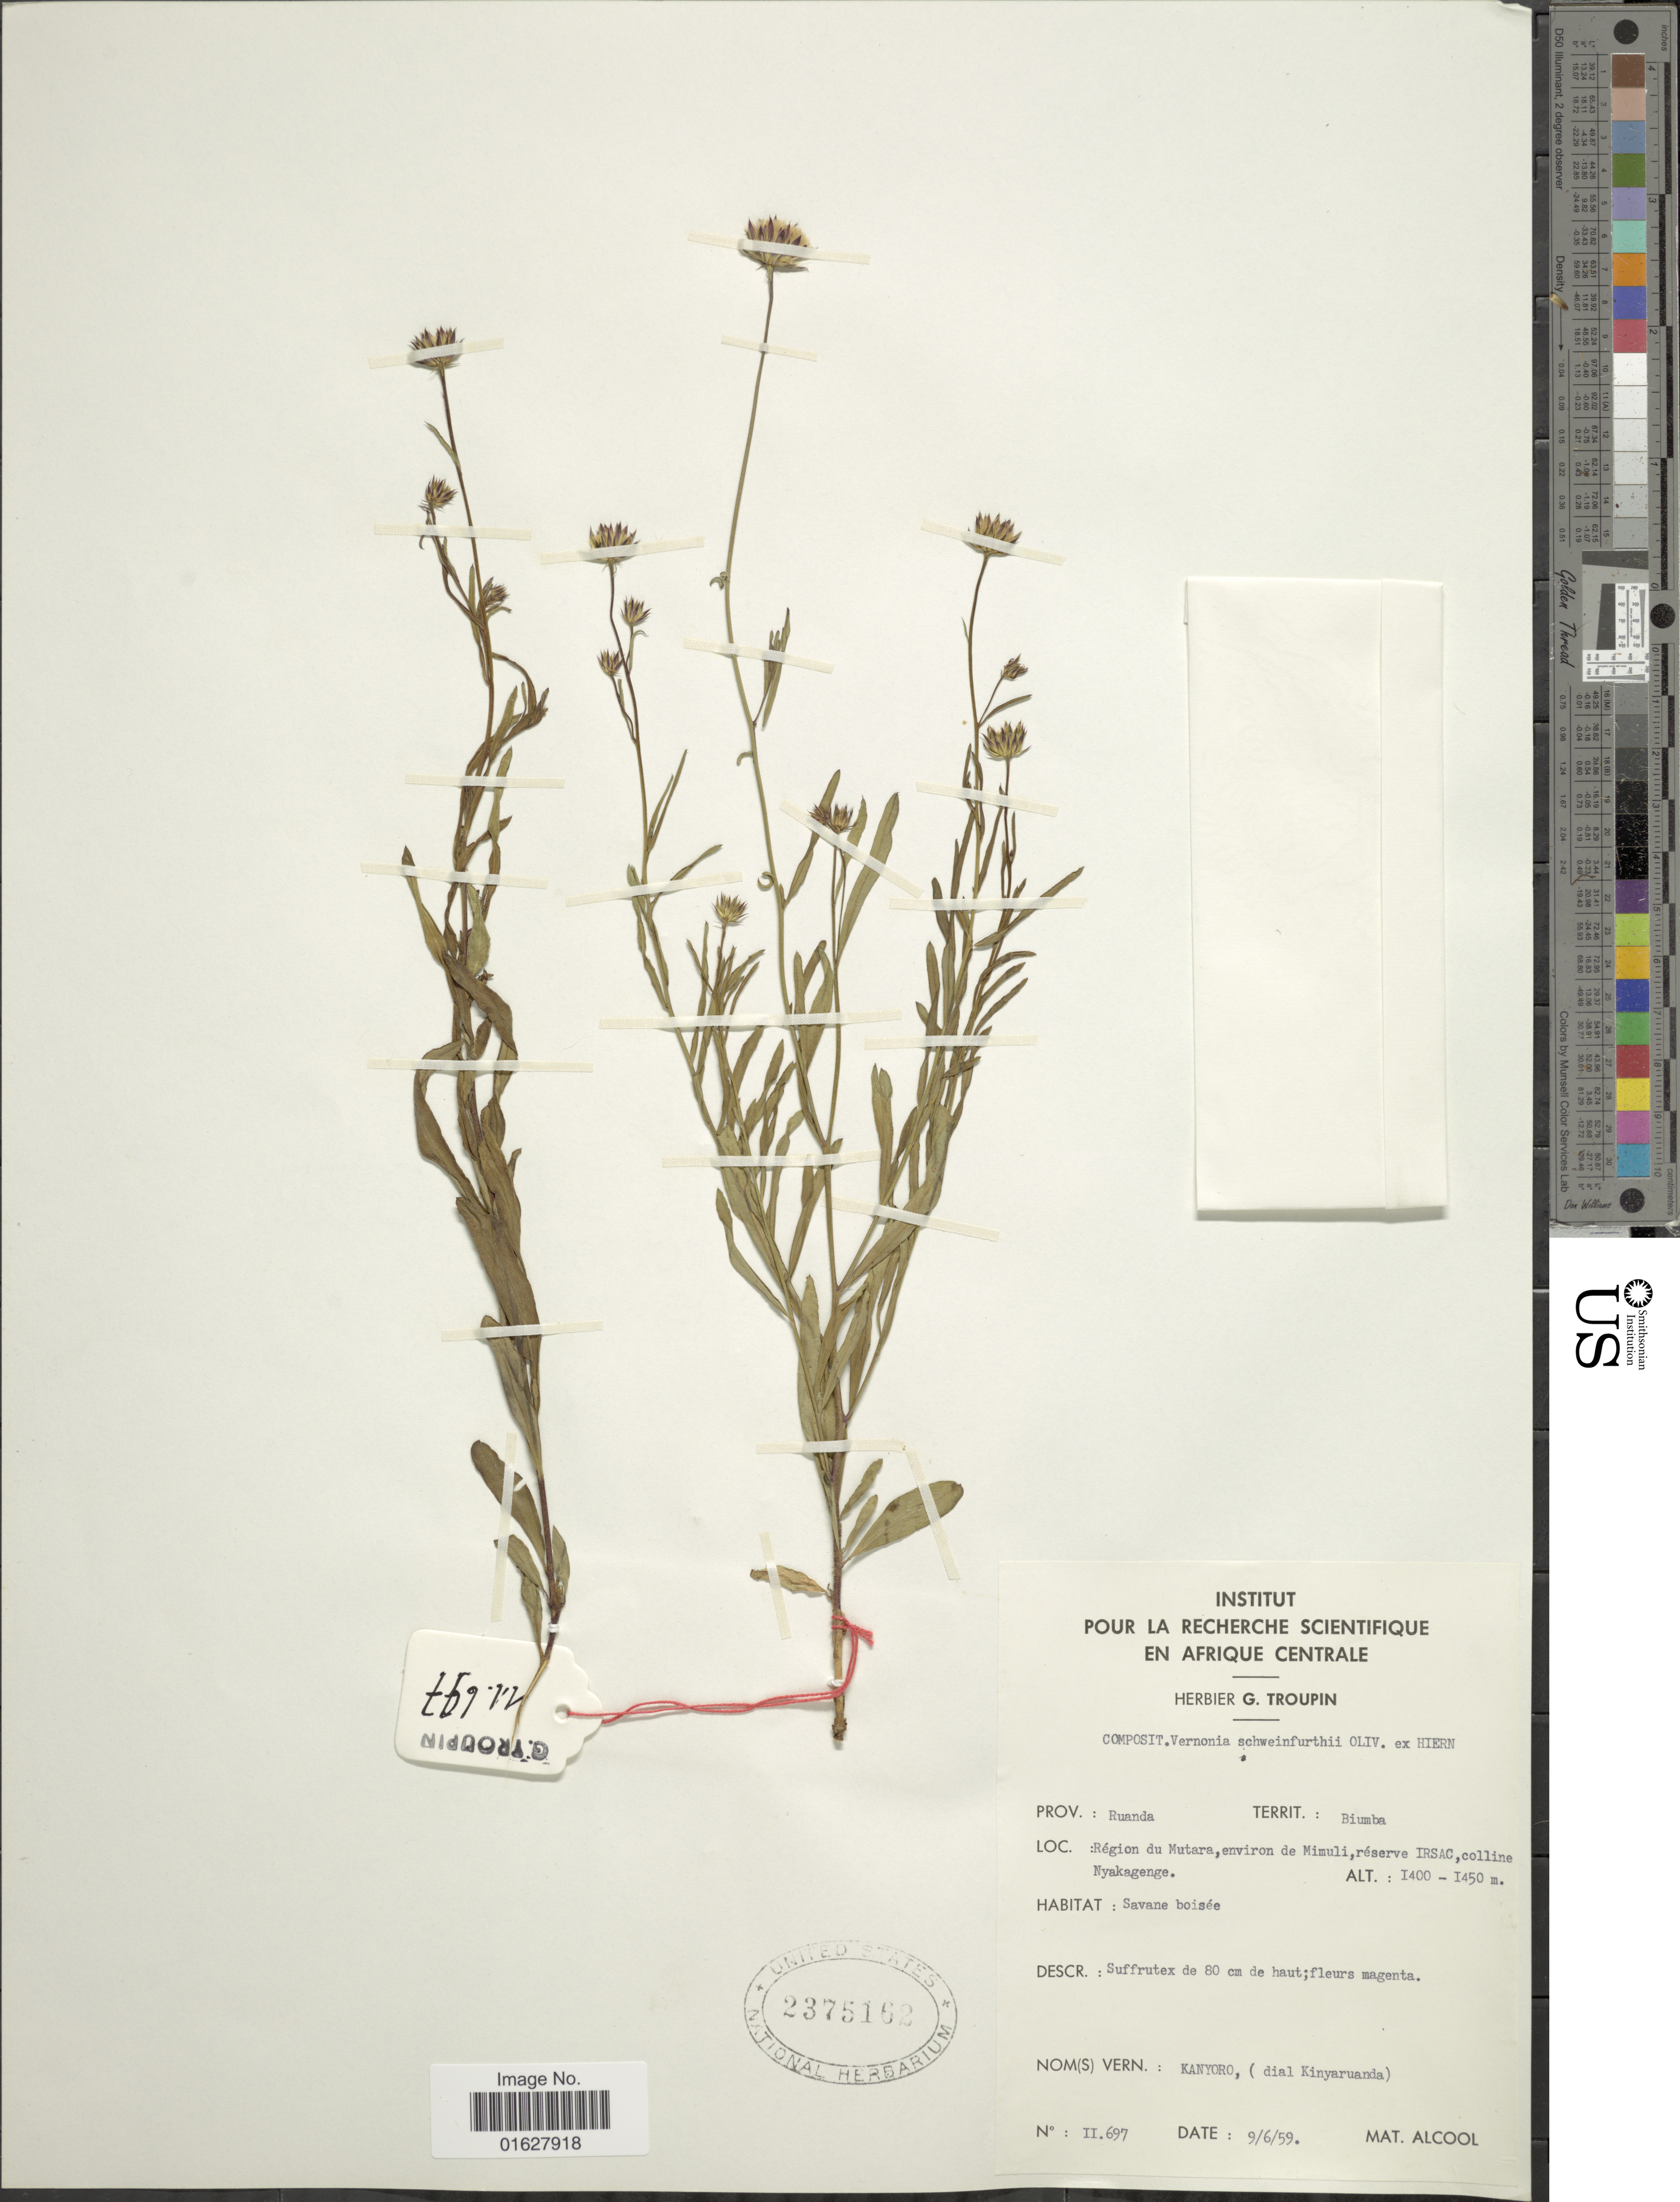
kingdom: Plantae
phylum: Tracheophyta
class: Magnoliopsida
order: Asterales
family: Asteraceae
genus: Vernonia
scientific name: Vernonia schweinfurthii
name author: Oliv. & Hiern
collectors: M. Alcool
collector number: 11697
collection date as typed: Transcribed d/m/y: 9/6/59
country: Rwanda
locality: Prov. Ruanda. Territ.:Biumba. Region du Mutara, environ de Mimuli, reserve IRSAC, colline Nyakagenge. Savana boisee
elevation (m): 1400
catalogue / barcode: US 2375162